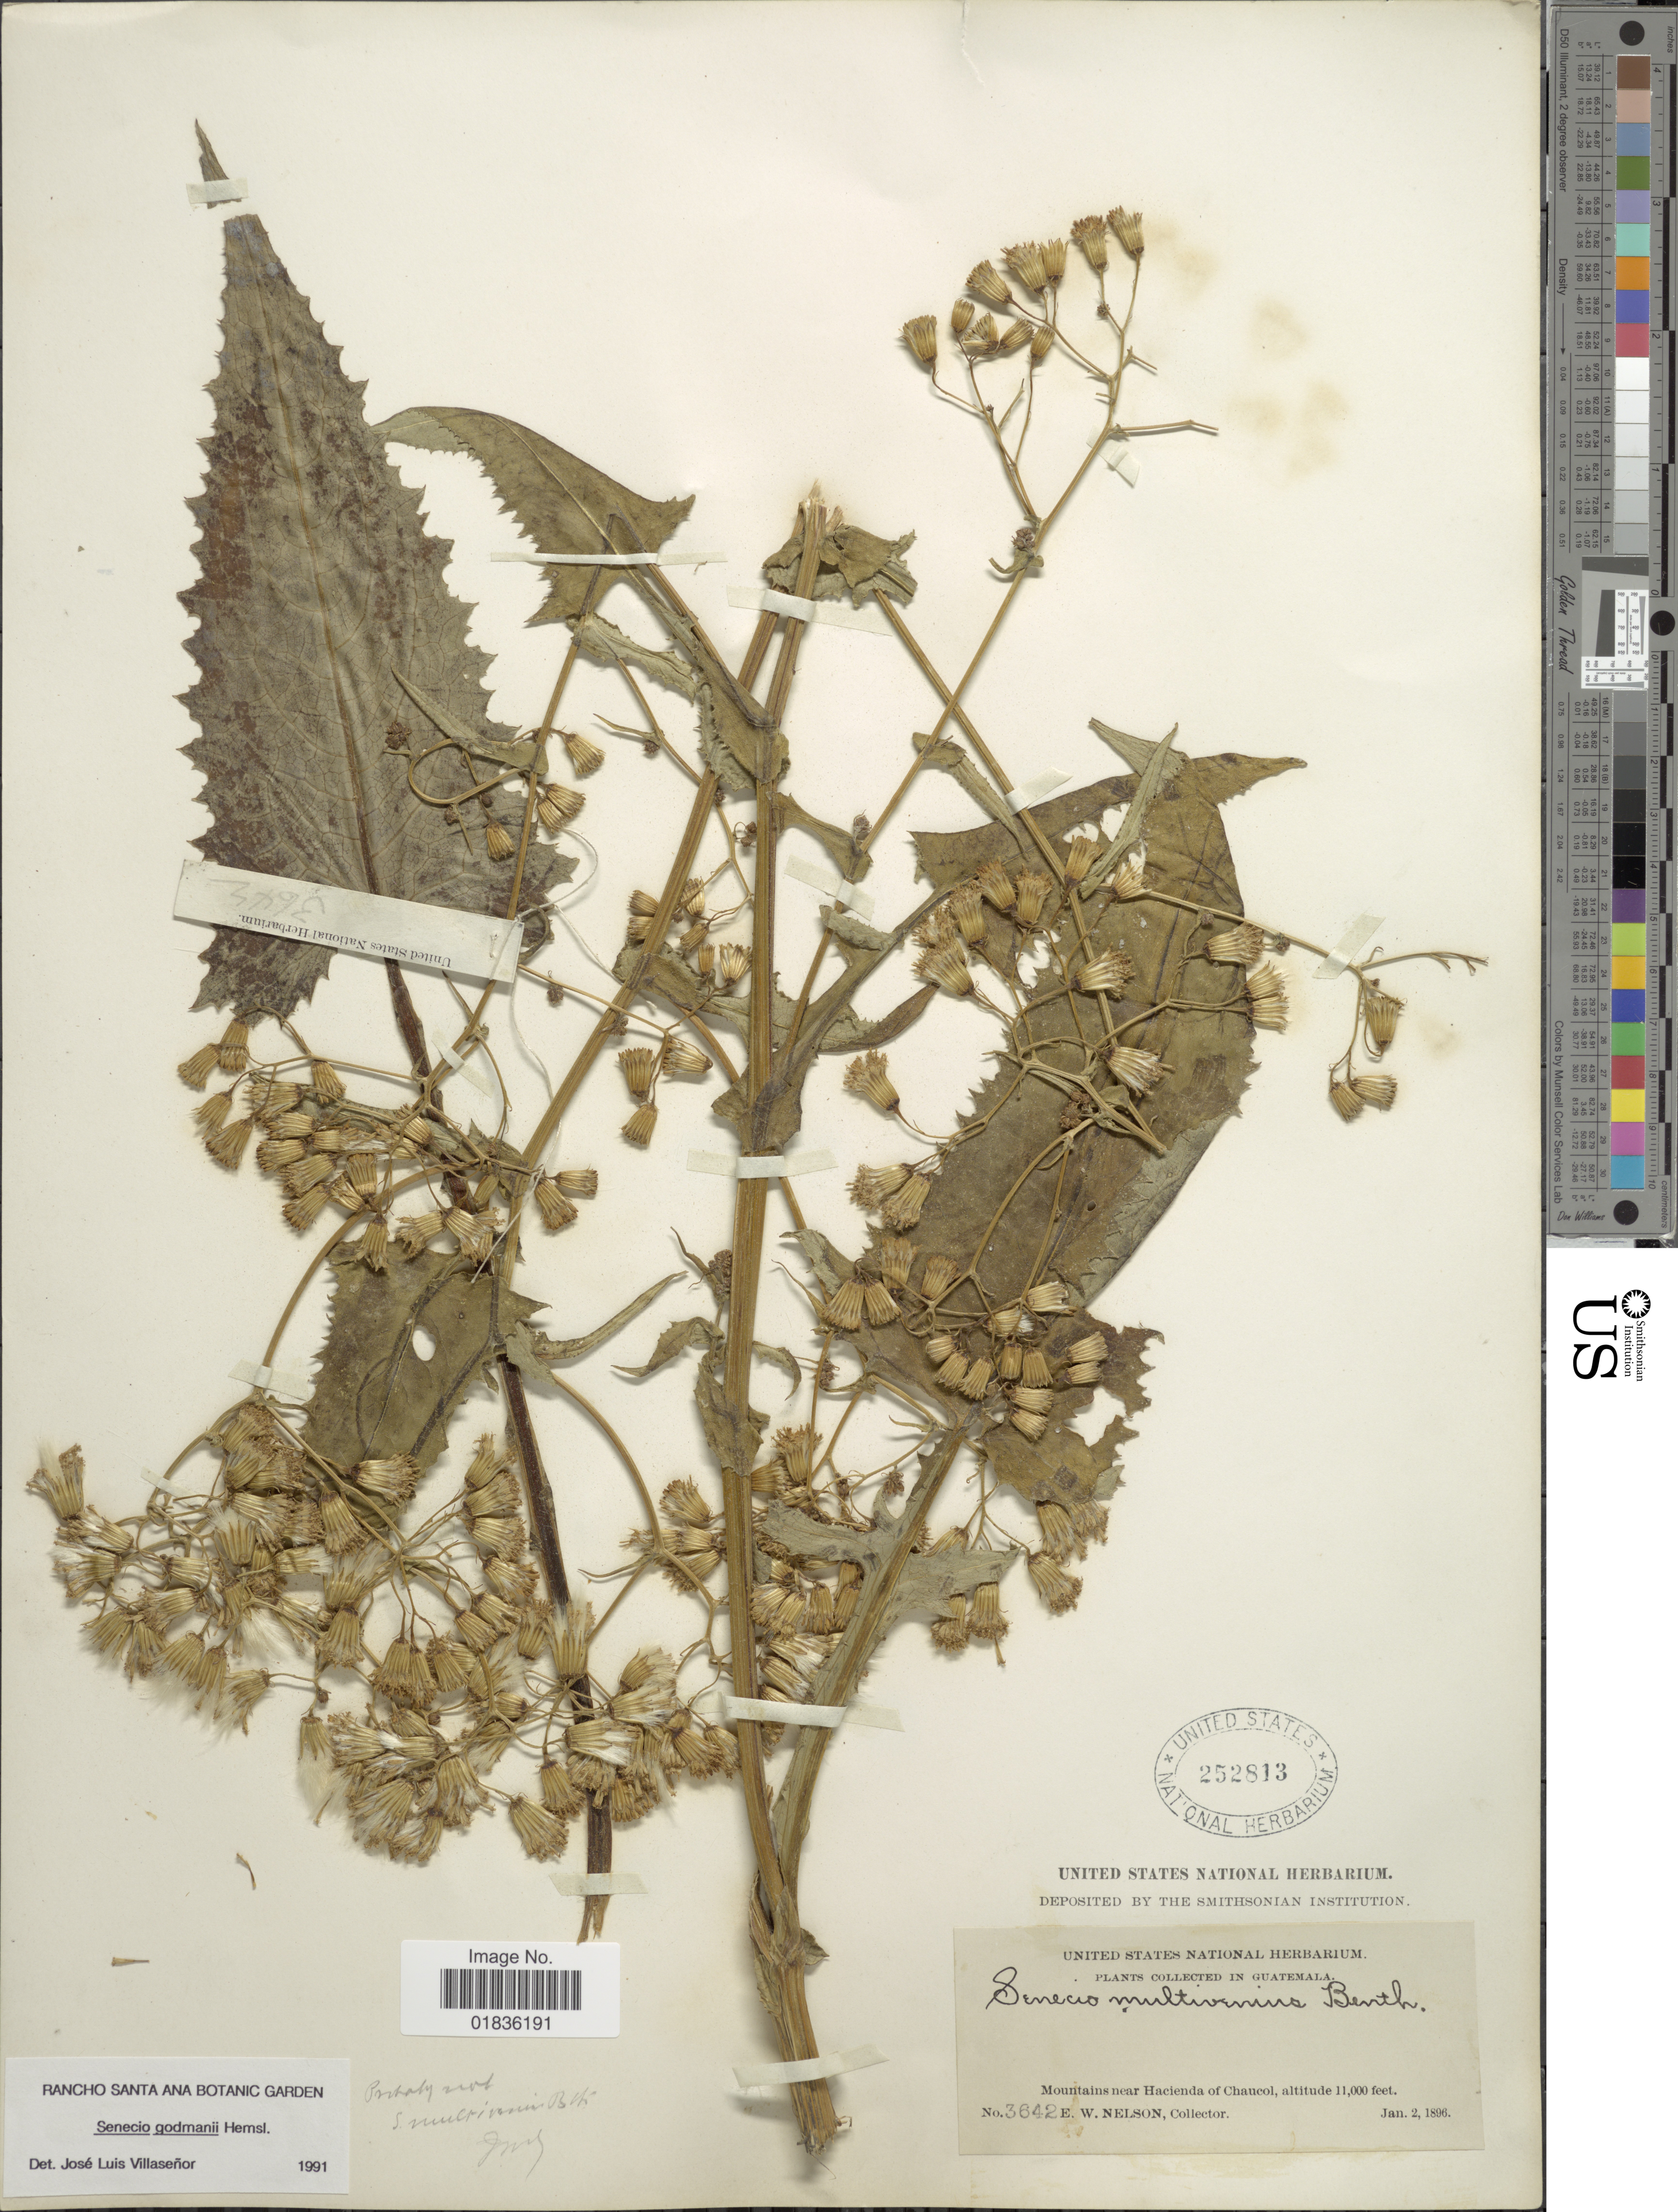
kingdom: Plantae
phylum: Tracheophyta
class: Magnoliopsida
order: Asterales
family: Asteraceae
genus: Senecio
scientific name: Senecio doratophyllus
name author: Benth.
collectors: E. W. Nelson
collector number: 3642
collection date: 1896-01-02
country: Guatemala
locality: Mountains near Hacienda of Chaucol.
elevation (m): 3353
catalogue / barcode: US 252813